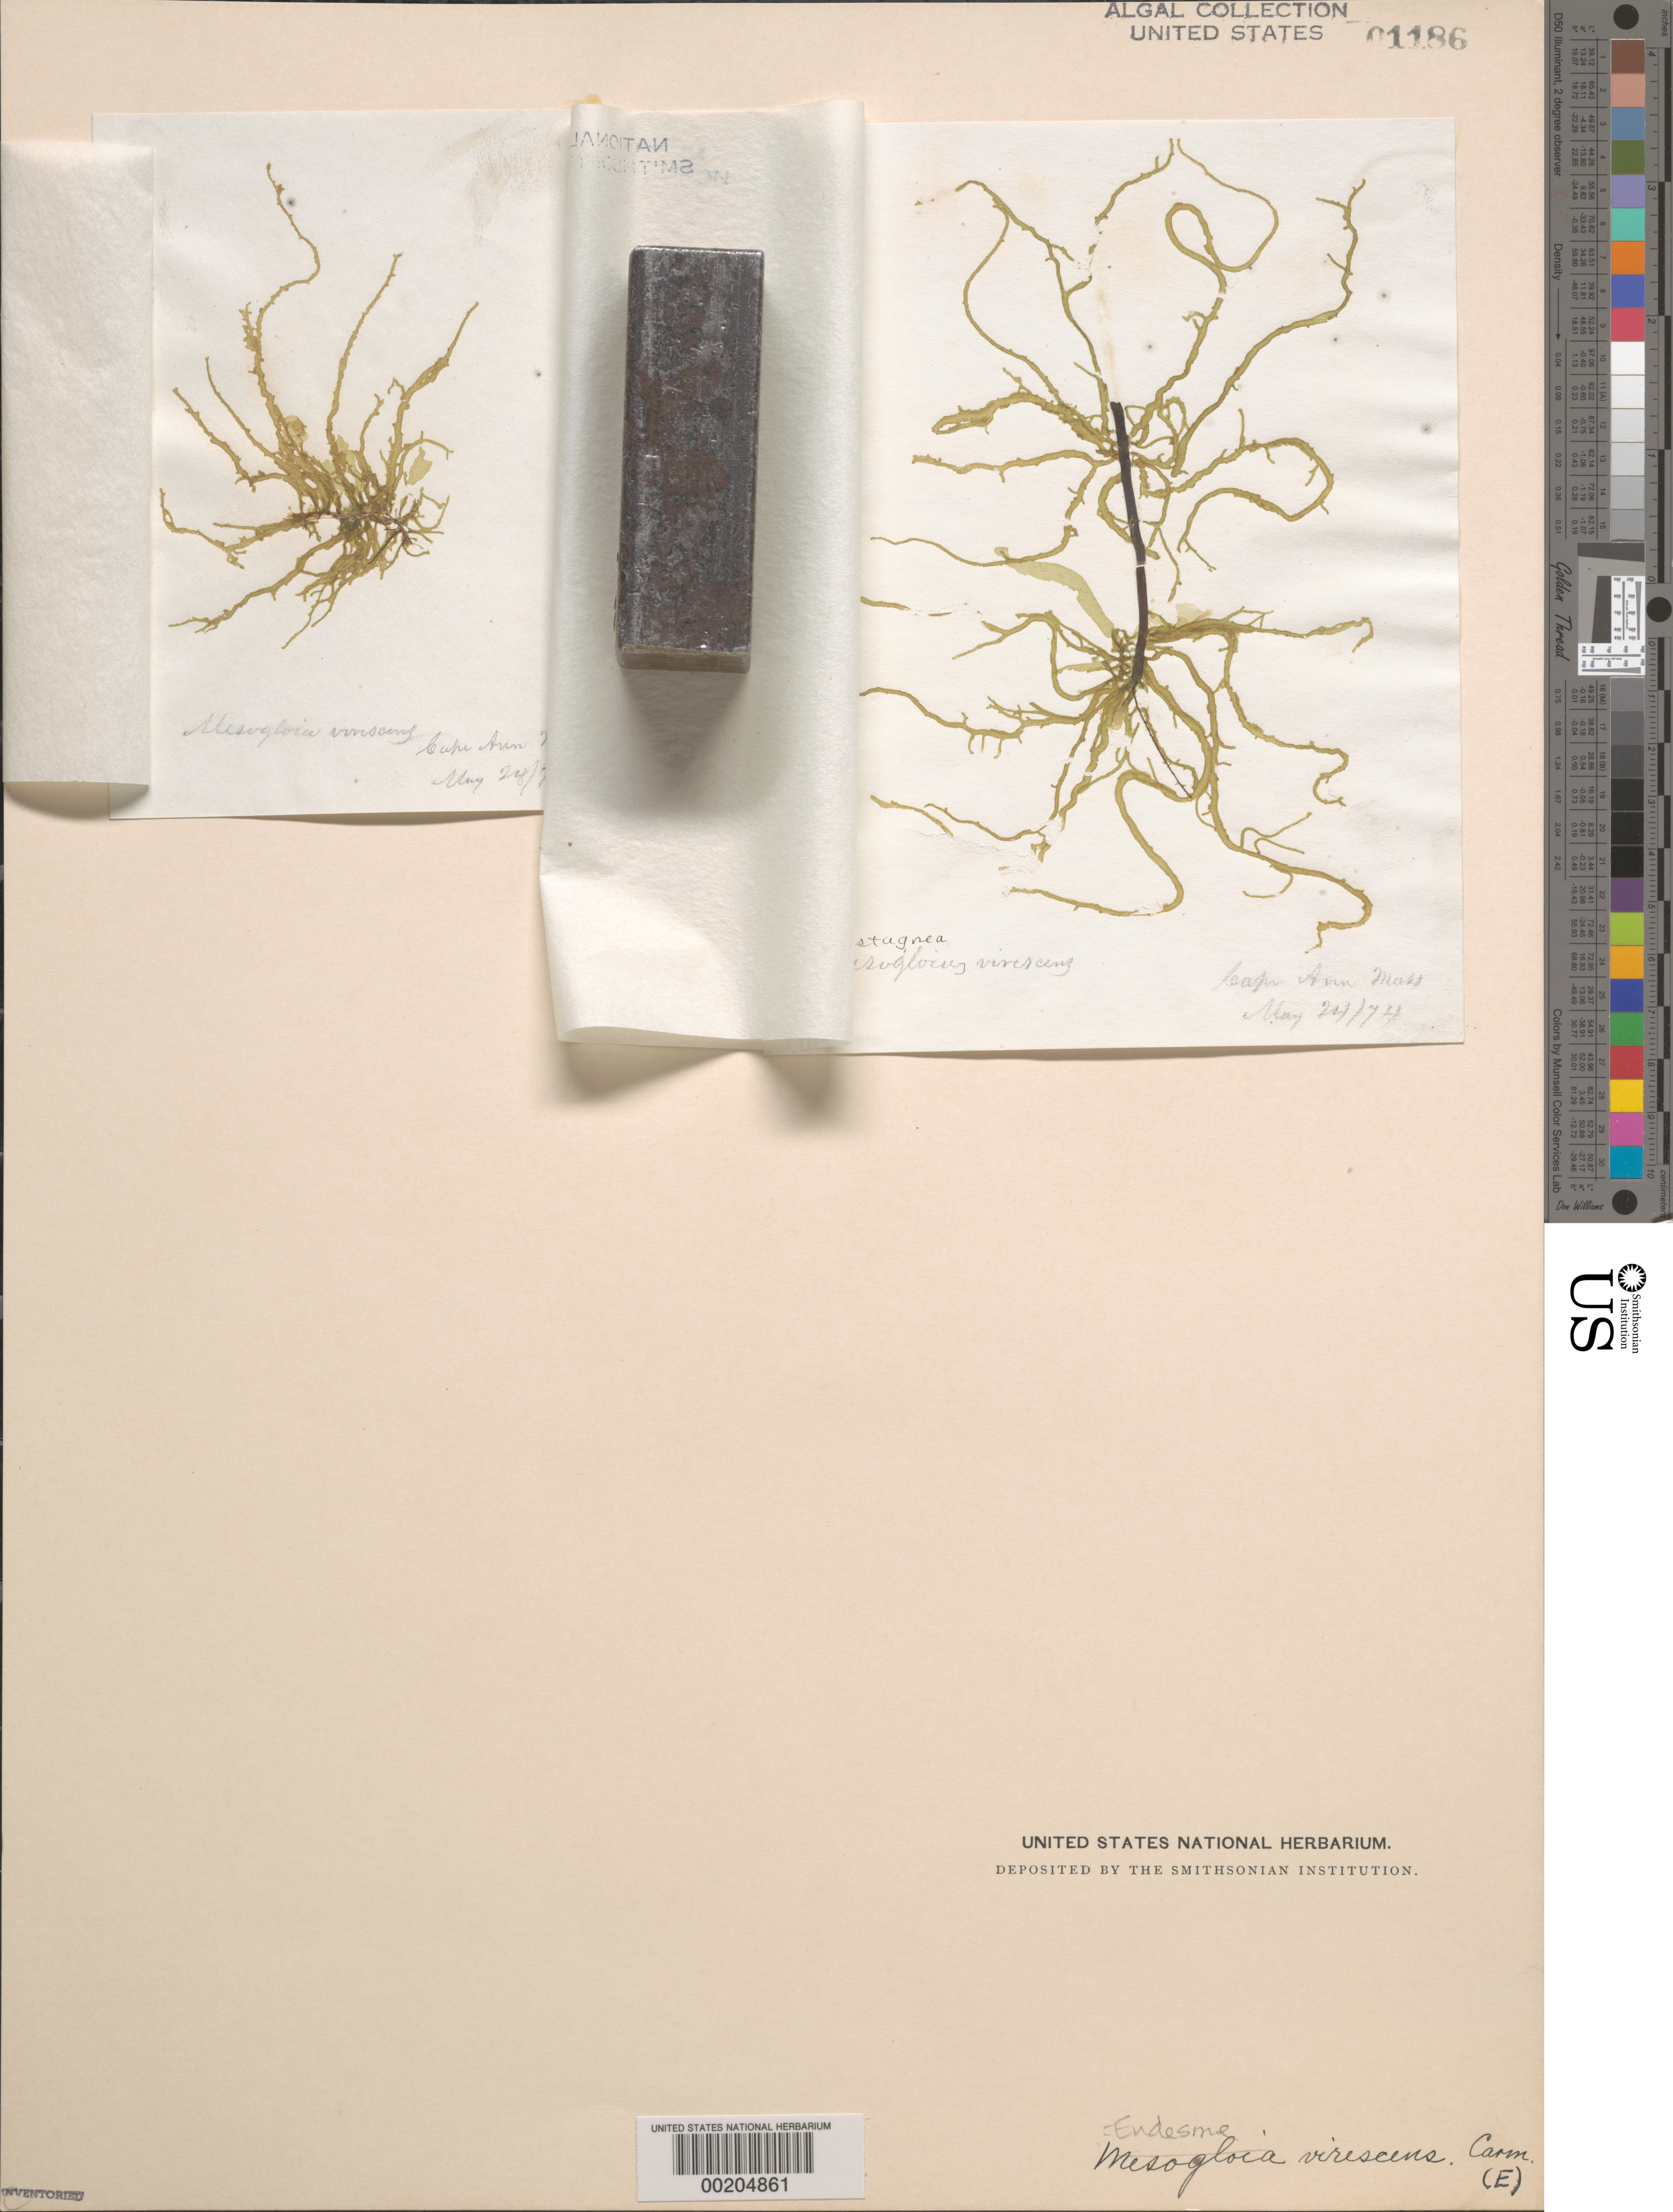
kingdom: Chromista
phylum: Ochrophyta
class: Phaeophyceae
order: Ectocarpales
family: Chordariaceae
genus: Eudesme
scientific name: Eudesme virescens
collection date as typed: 24 May 1874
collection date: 1874-05-24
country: United States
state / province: Massachusetts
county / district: Essex County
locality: Cape Ann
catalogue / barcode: US 1186